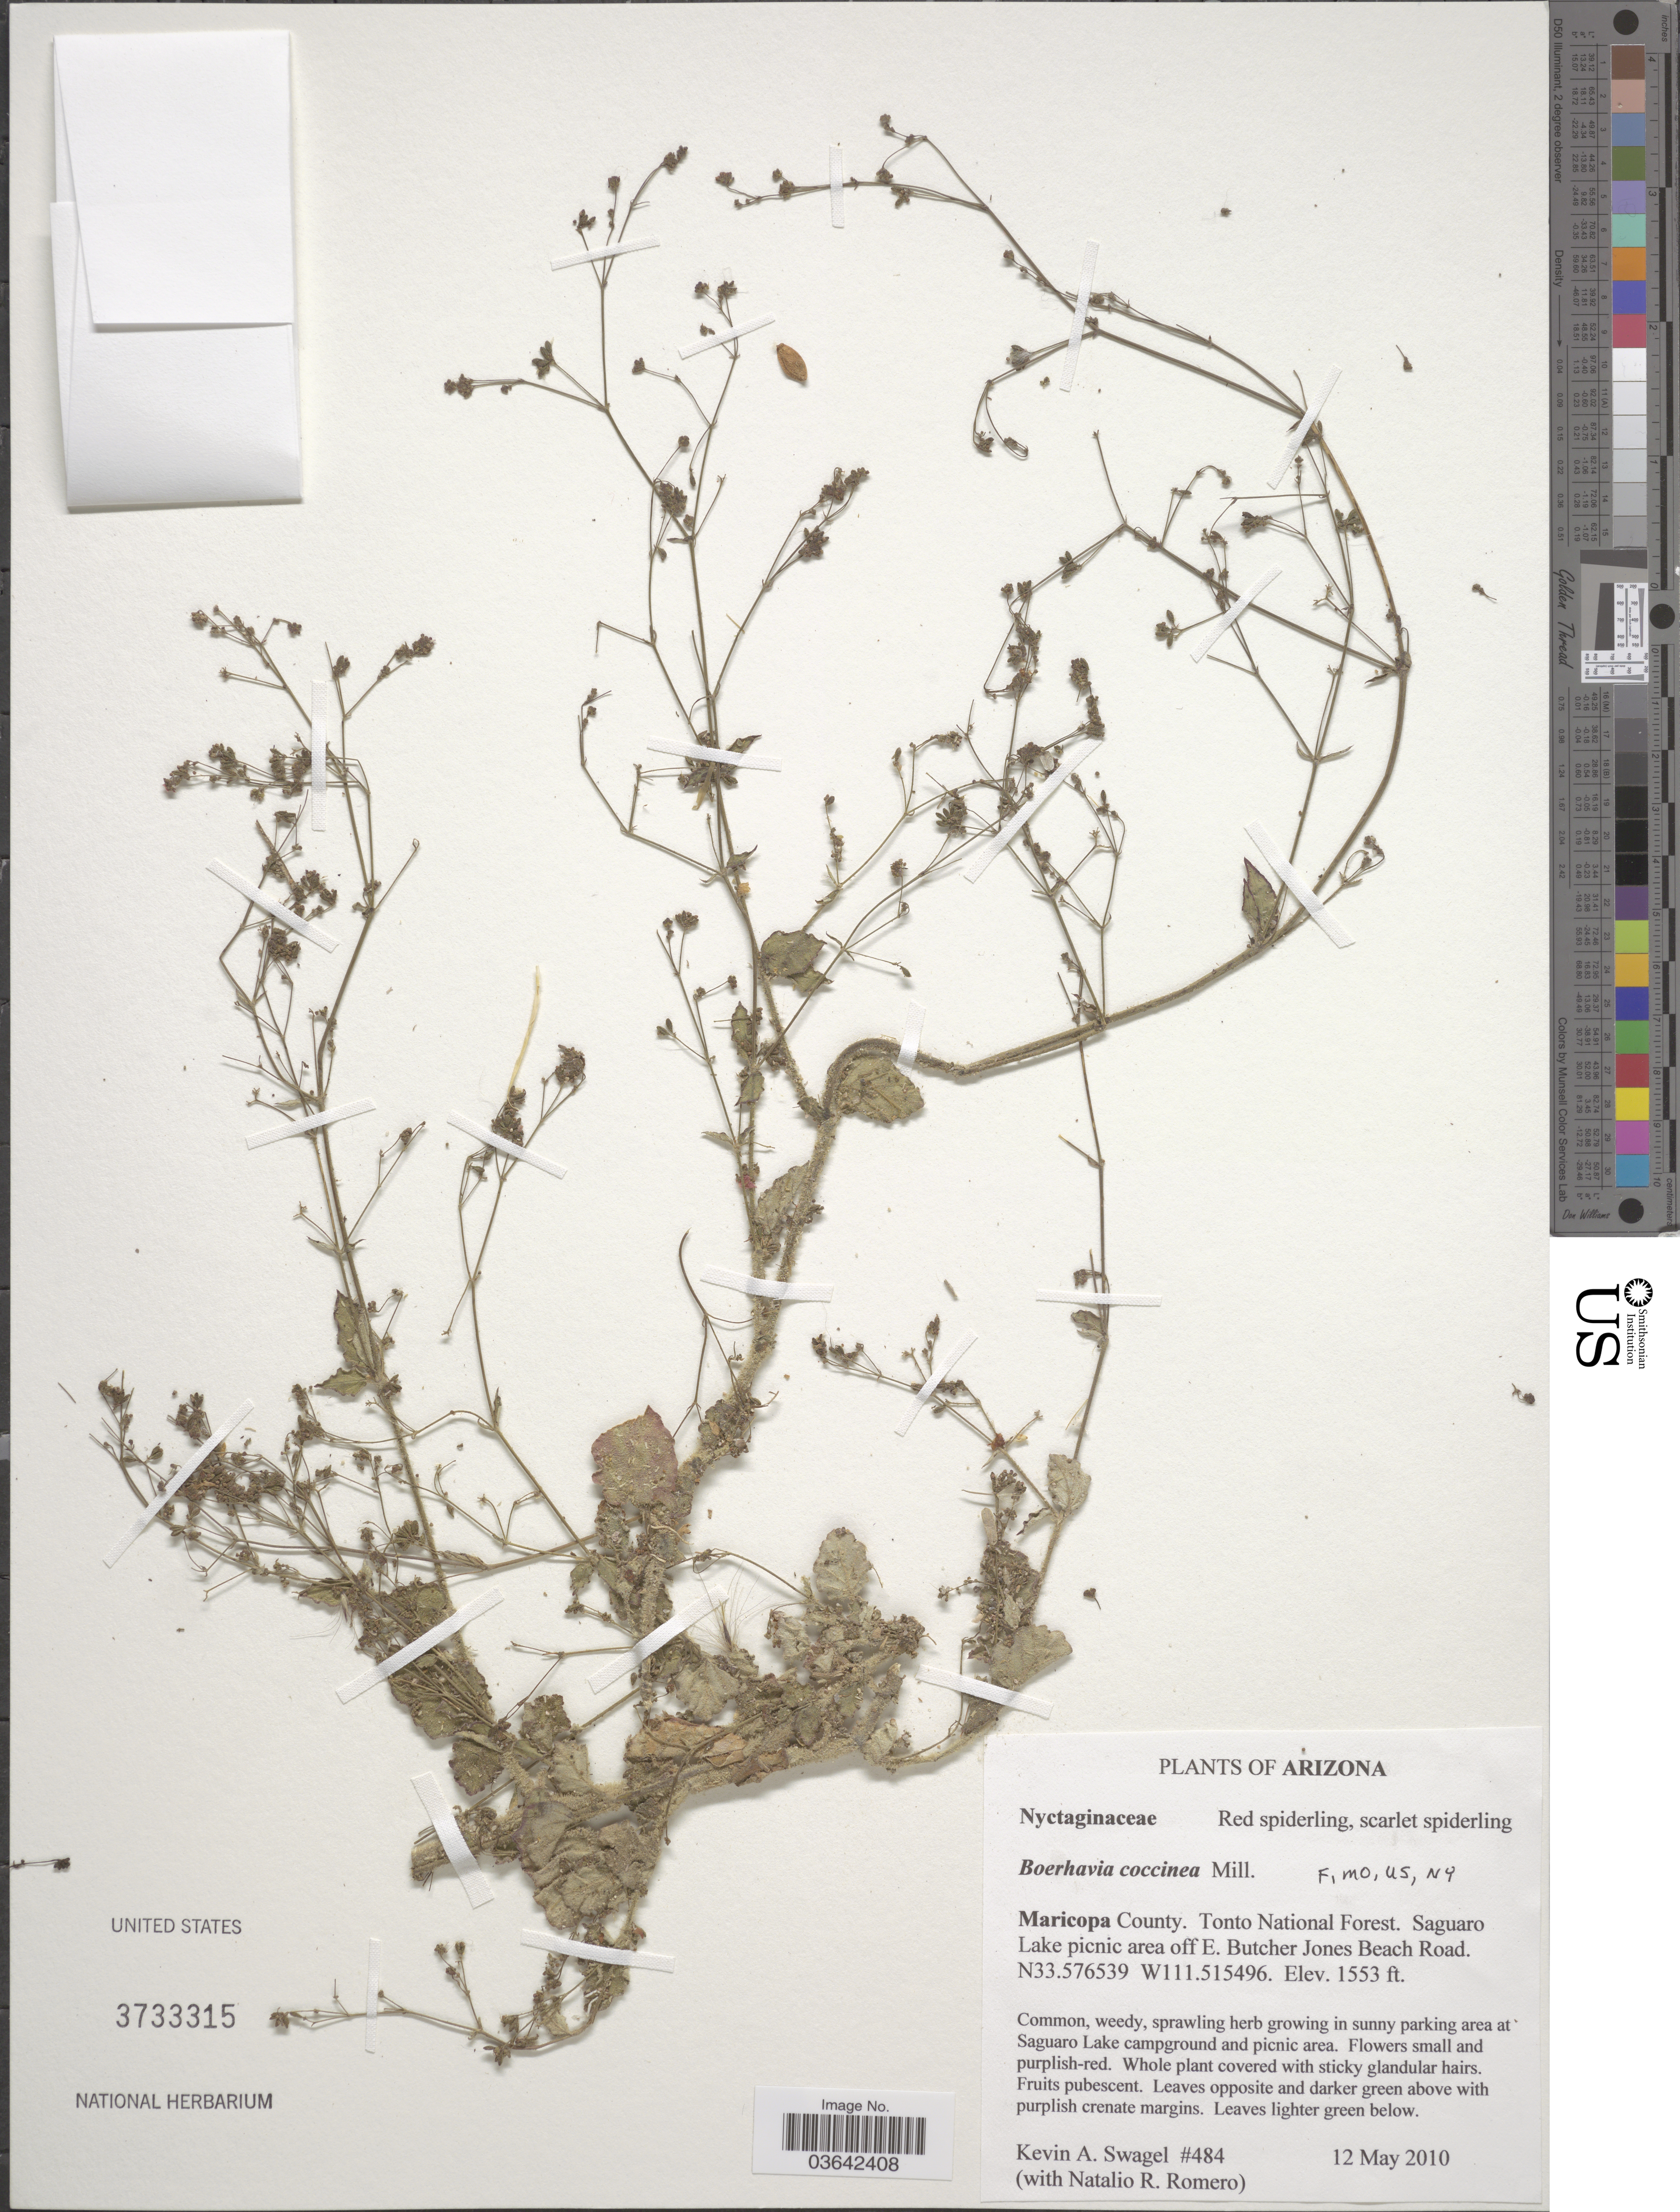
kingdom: Plantae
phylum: Tracheophyta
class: Magnoliopsida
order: Caryophyllales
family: Nyctaginaceae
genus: Boerhavia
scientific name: Boerhavia coccinea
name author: Mill.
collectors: K. Swagel & N. Romero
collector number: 484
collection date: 2010-05-12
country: United States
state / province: Arizona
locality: Maricopa County. Tonto National Forest. Saguaro Lake picnic area off E. Butcher Jones Beach Road.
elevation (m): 473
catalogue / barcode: US 3733315